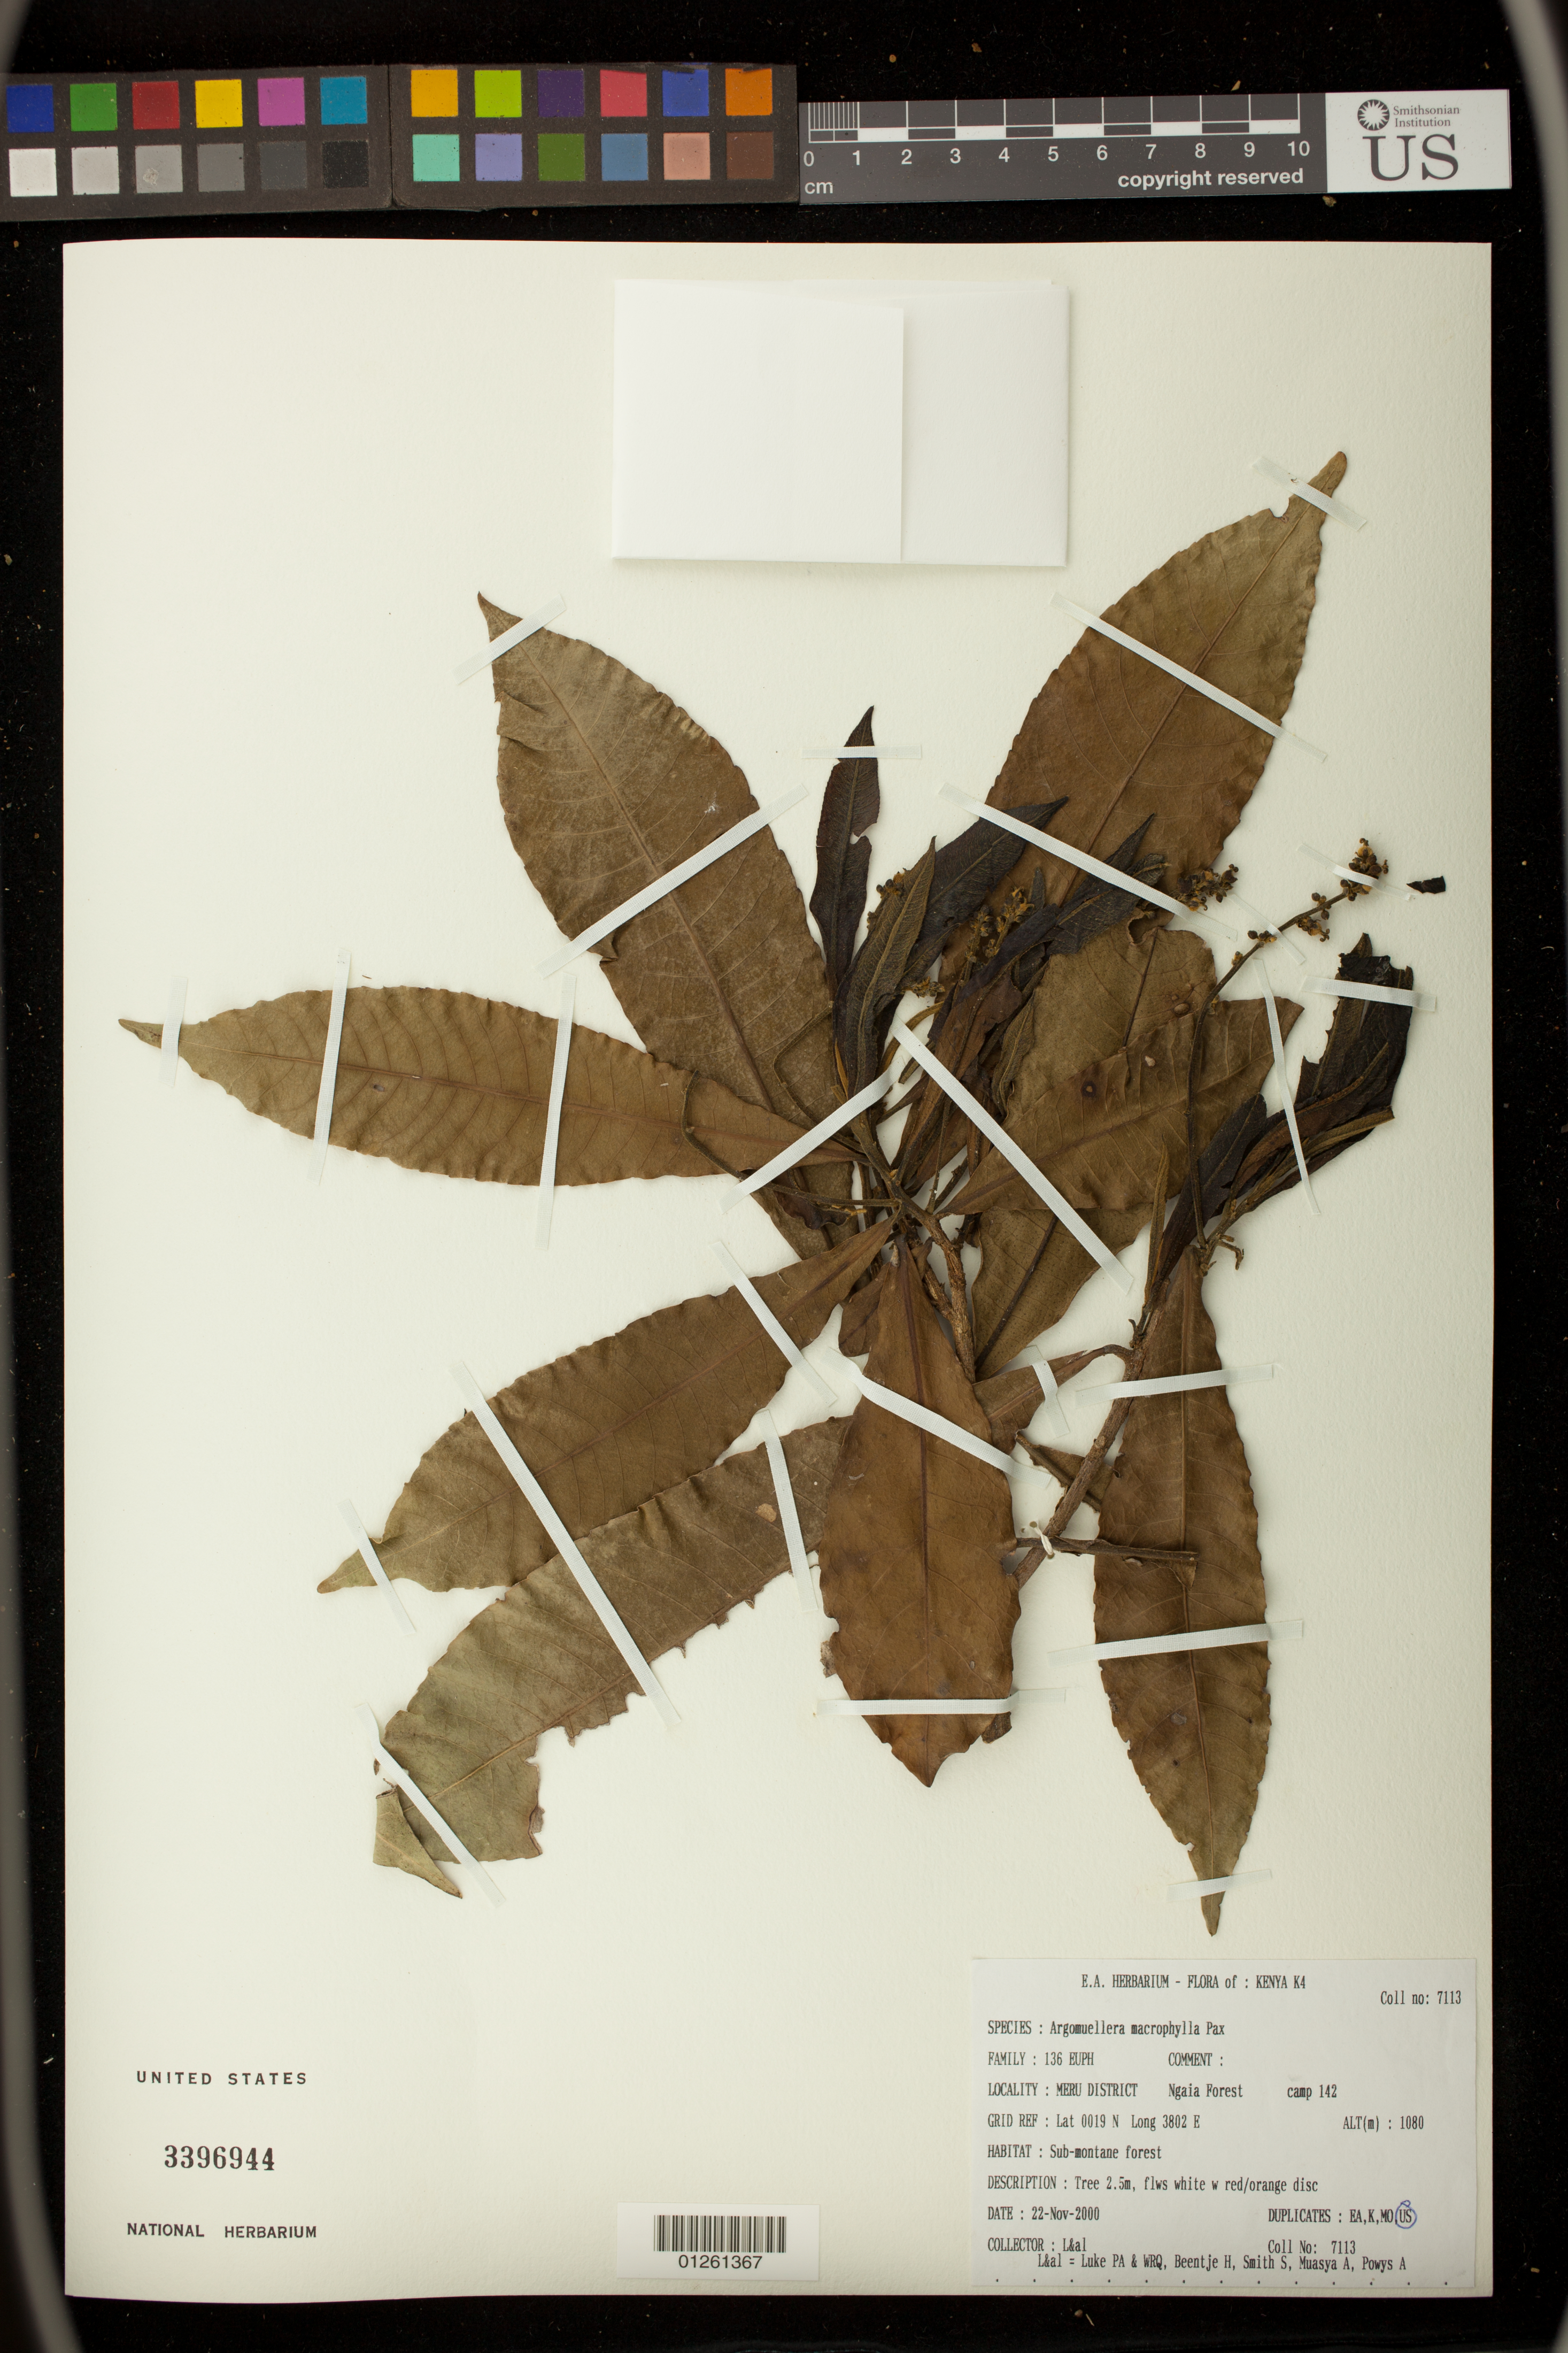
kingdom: Plantae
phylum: Tracheophyta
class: Magnoliopsida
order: Malpighiales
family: Euphorbiaceae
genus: Argomuellera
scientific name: Argomuellera macrophylla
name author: Pax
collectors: P. Luke, Q. Luke, H. J. Beentje, S. Smith, A. Muasya & A. Powys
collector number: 7113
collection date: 2000-11-22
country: Kenya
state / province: Meru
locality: Ngaia Forest, camp 142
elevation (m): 1080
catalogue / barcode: US 3396944